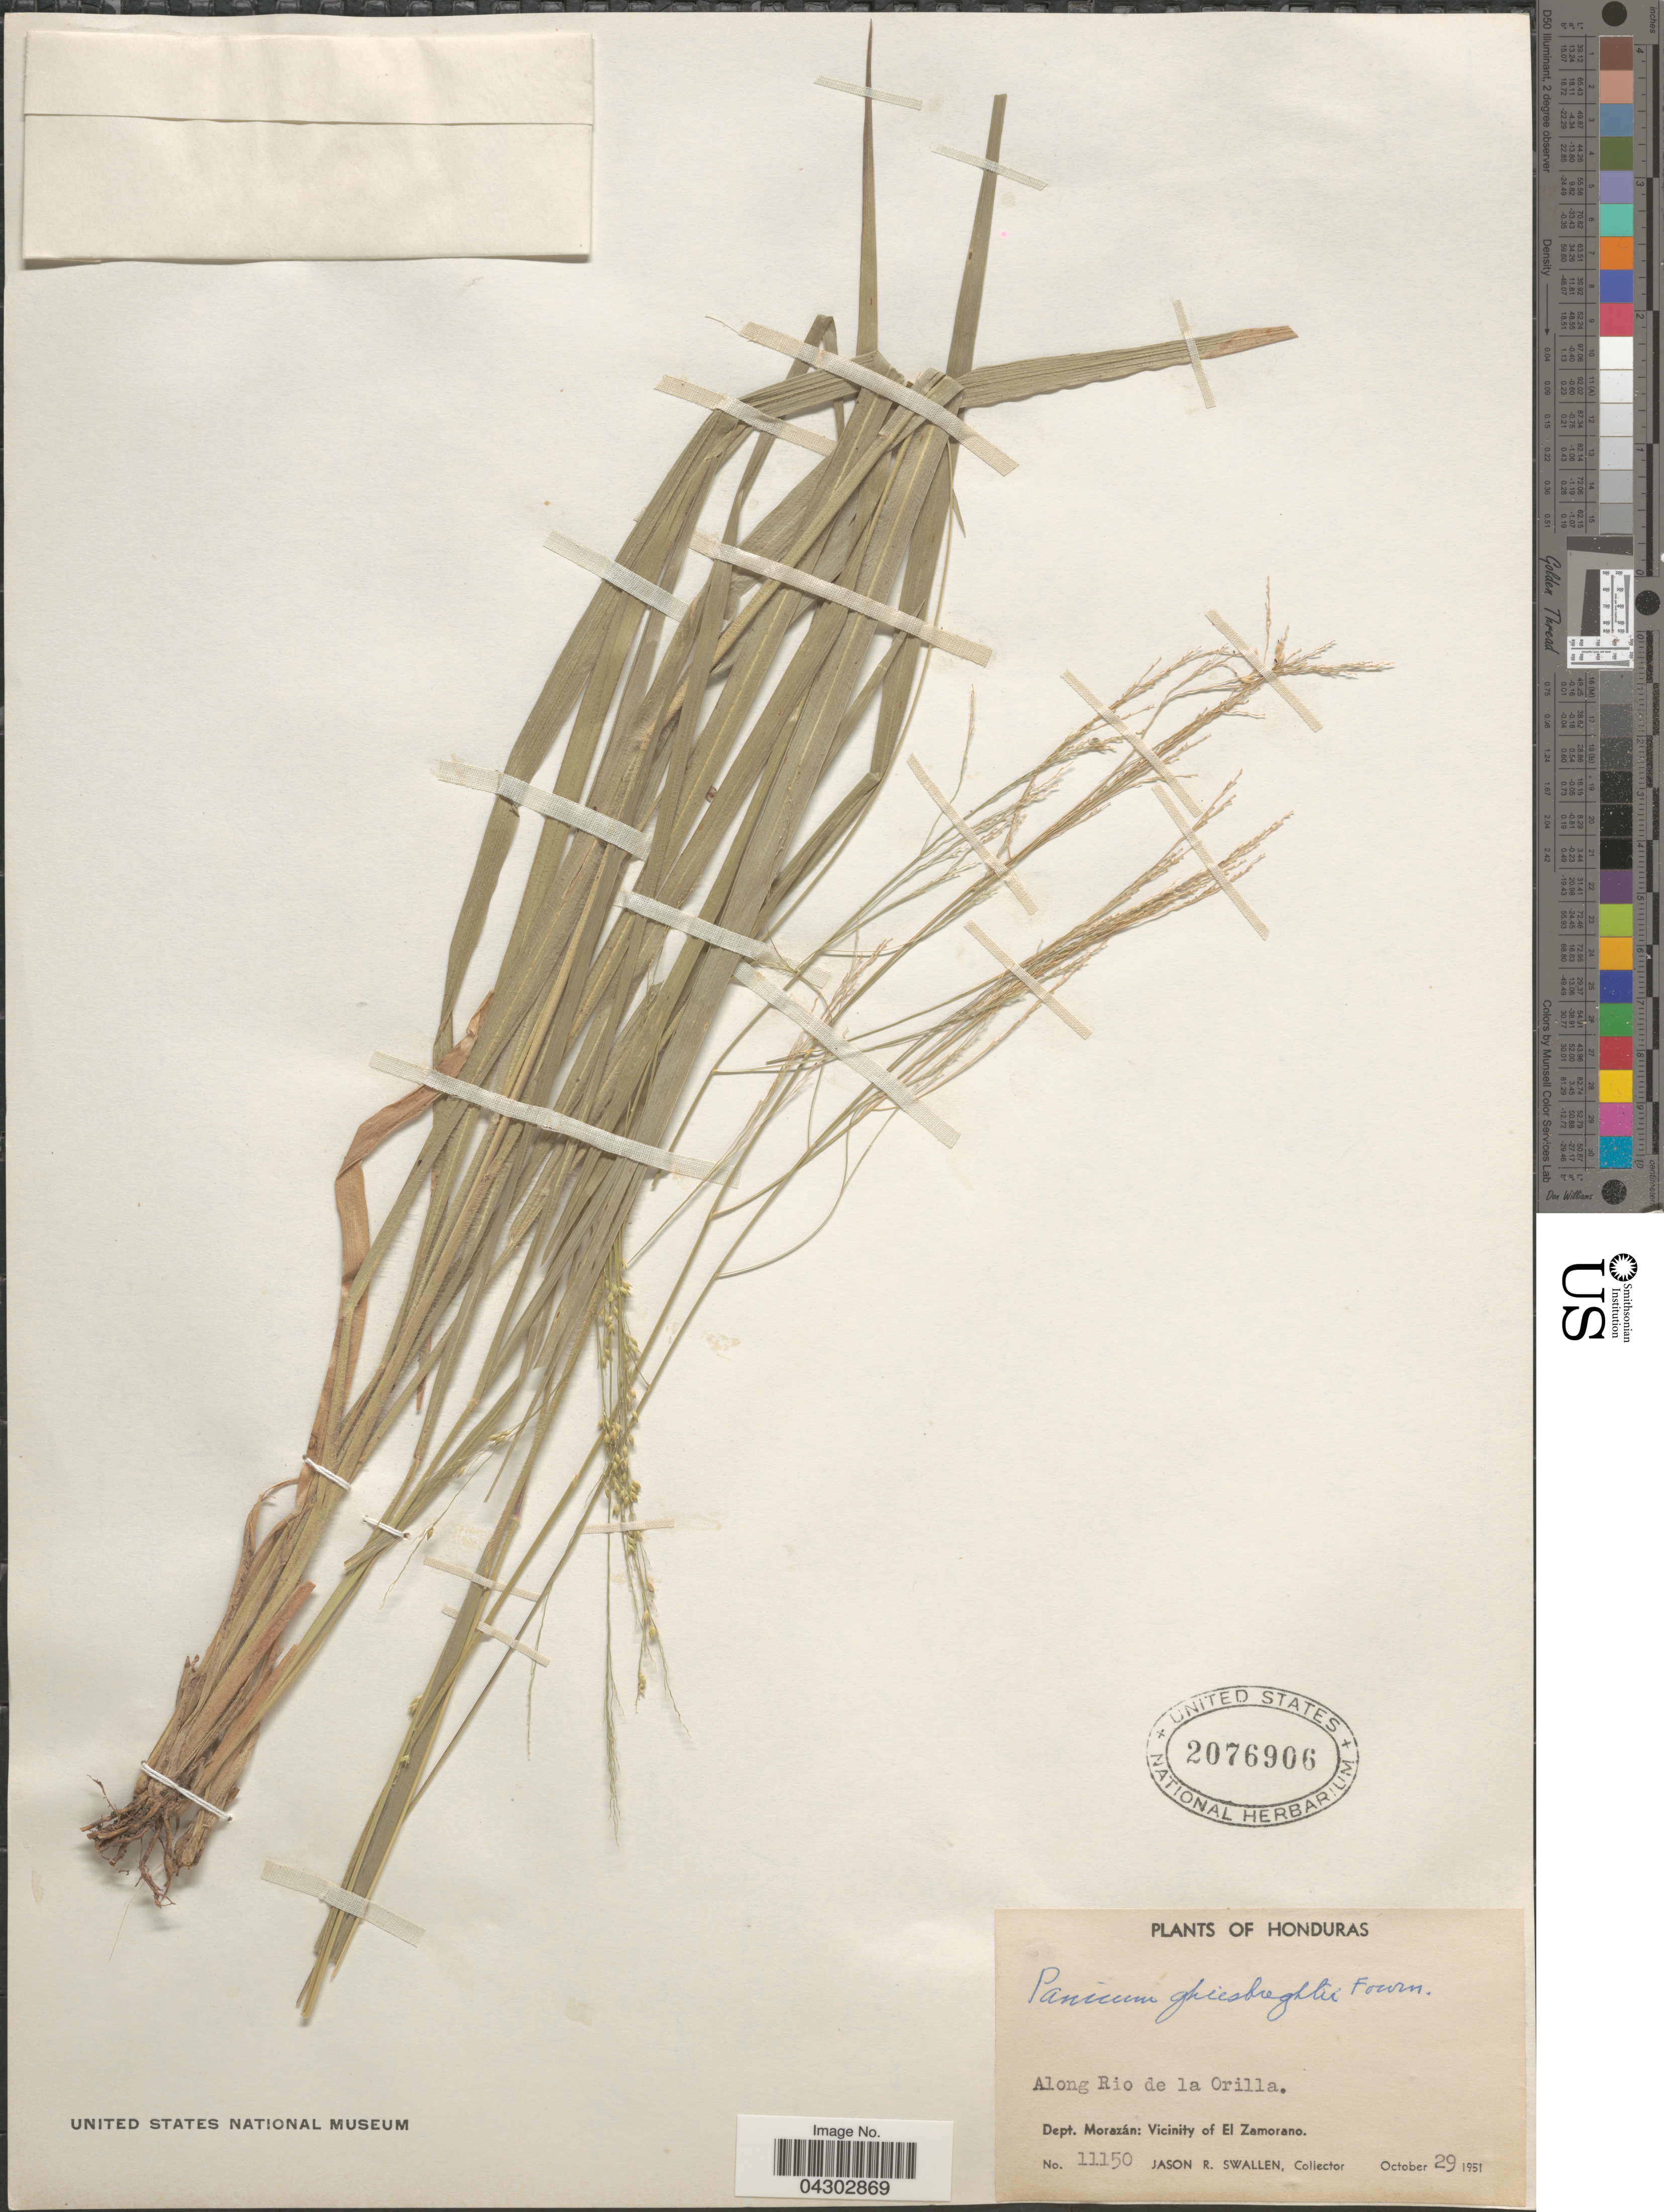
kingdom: Plantae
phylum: Tracheophyta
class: Liliopsida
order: Poales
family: Poaceae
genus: Panicum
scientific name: Panicum ghiesbreghtii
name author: E. Fourn.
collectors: J. R. Swallen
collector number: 11150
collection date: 1951-10-29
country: Honduras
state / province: Fco. Morazán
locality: Along Rio de la Orilla. Dept. Morazán: Vicinity of El Zamorano.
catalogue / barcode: US 2076906